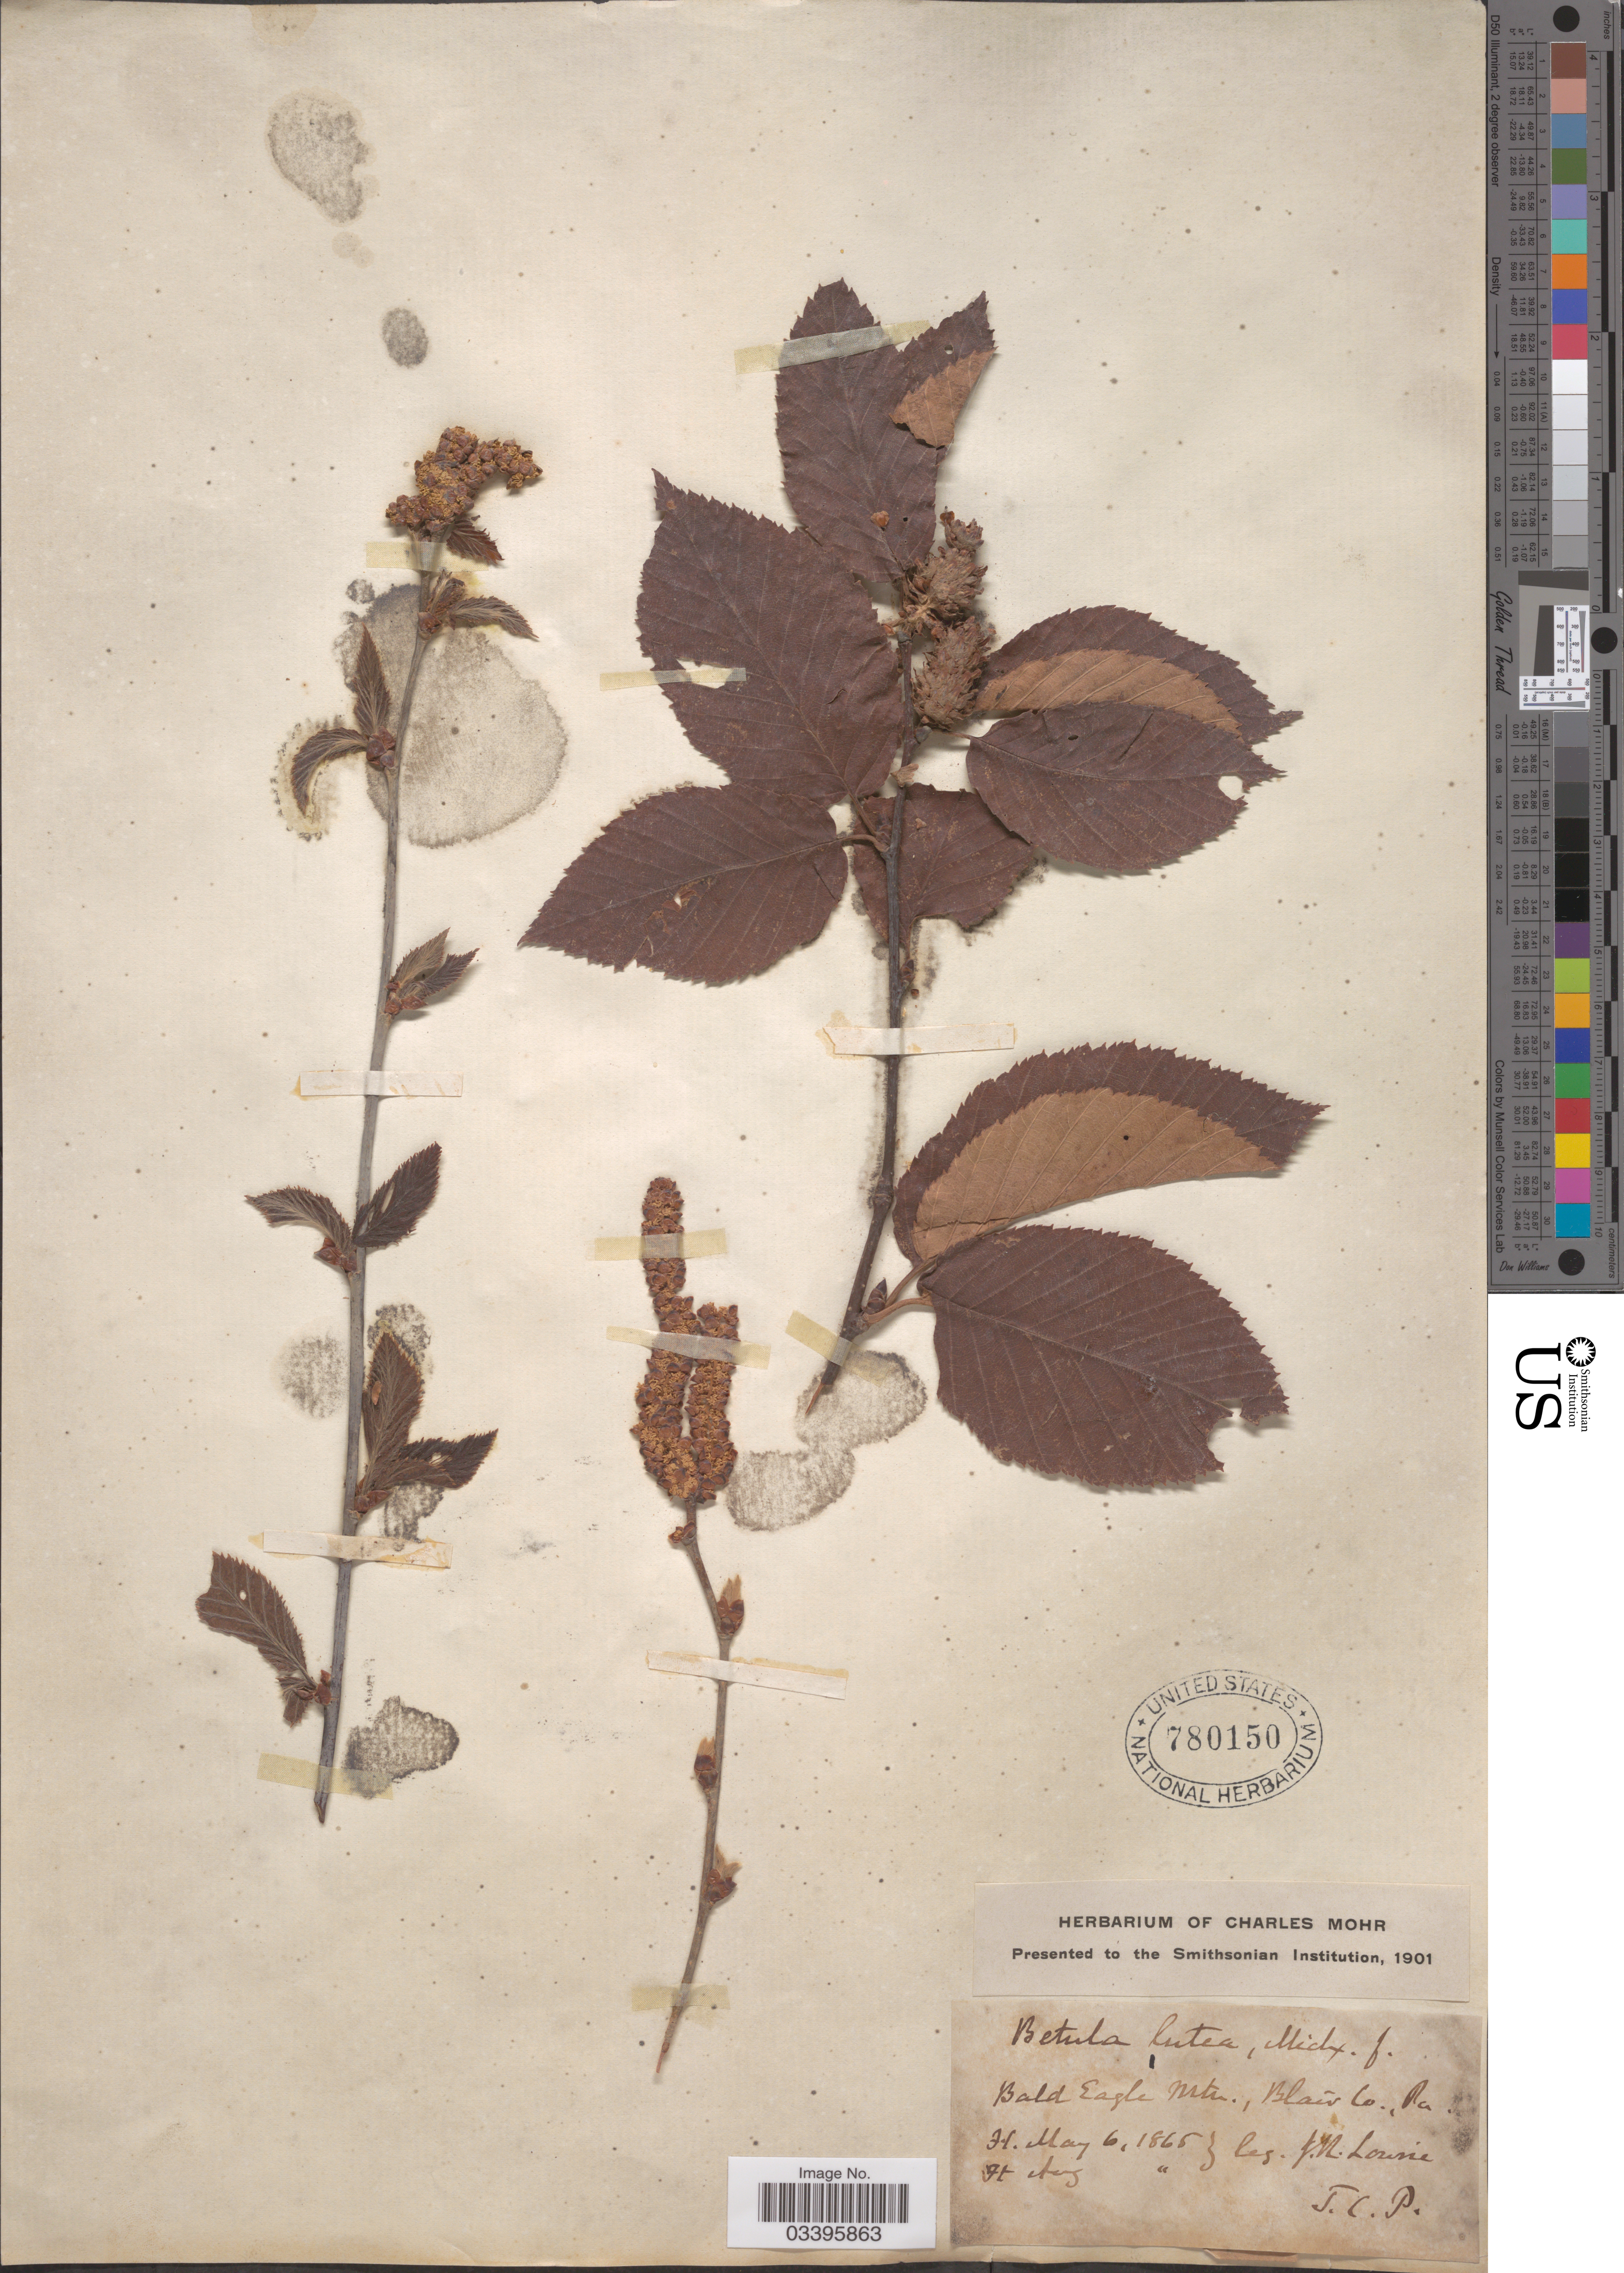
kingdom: Plantae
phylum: Tracheophyta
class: Magnoliopsida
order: Fagales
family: Betulaceae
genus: Betula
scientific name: Betula lutea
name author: F. Michx.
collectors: J. Lowrie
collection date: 1865-05-06/1865-08-06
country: United States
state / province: Pennsylvania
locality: Bald Eagle Mtn., Blair Co.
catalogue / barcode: US 780150